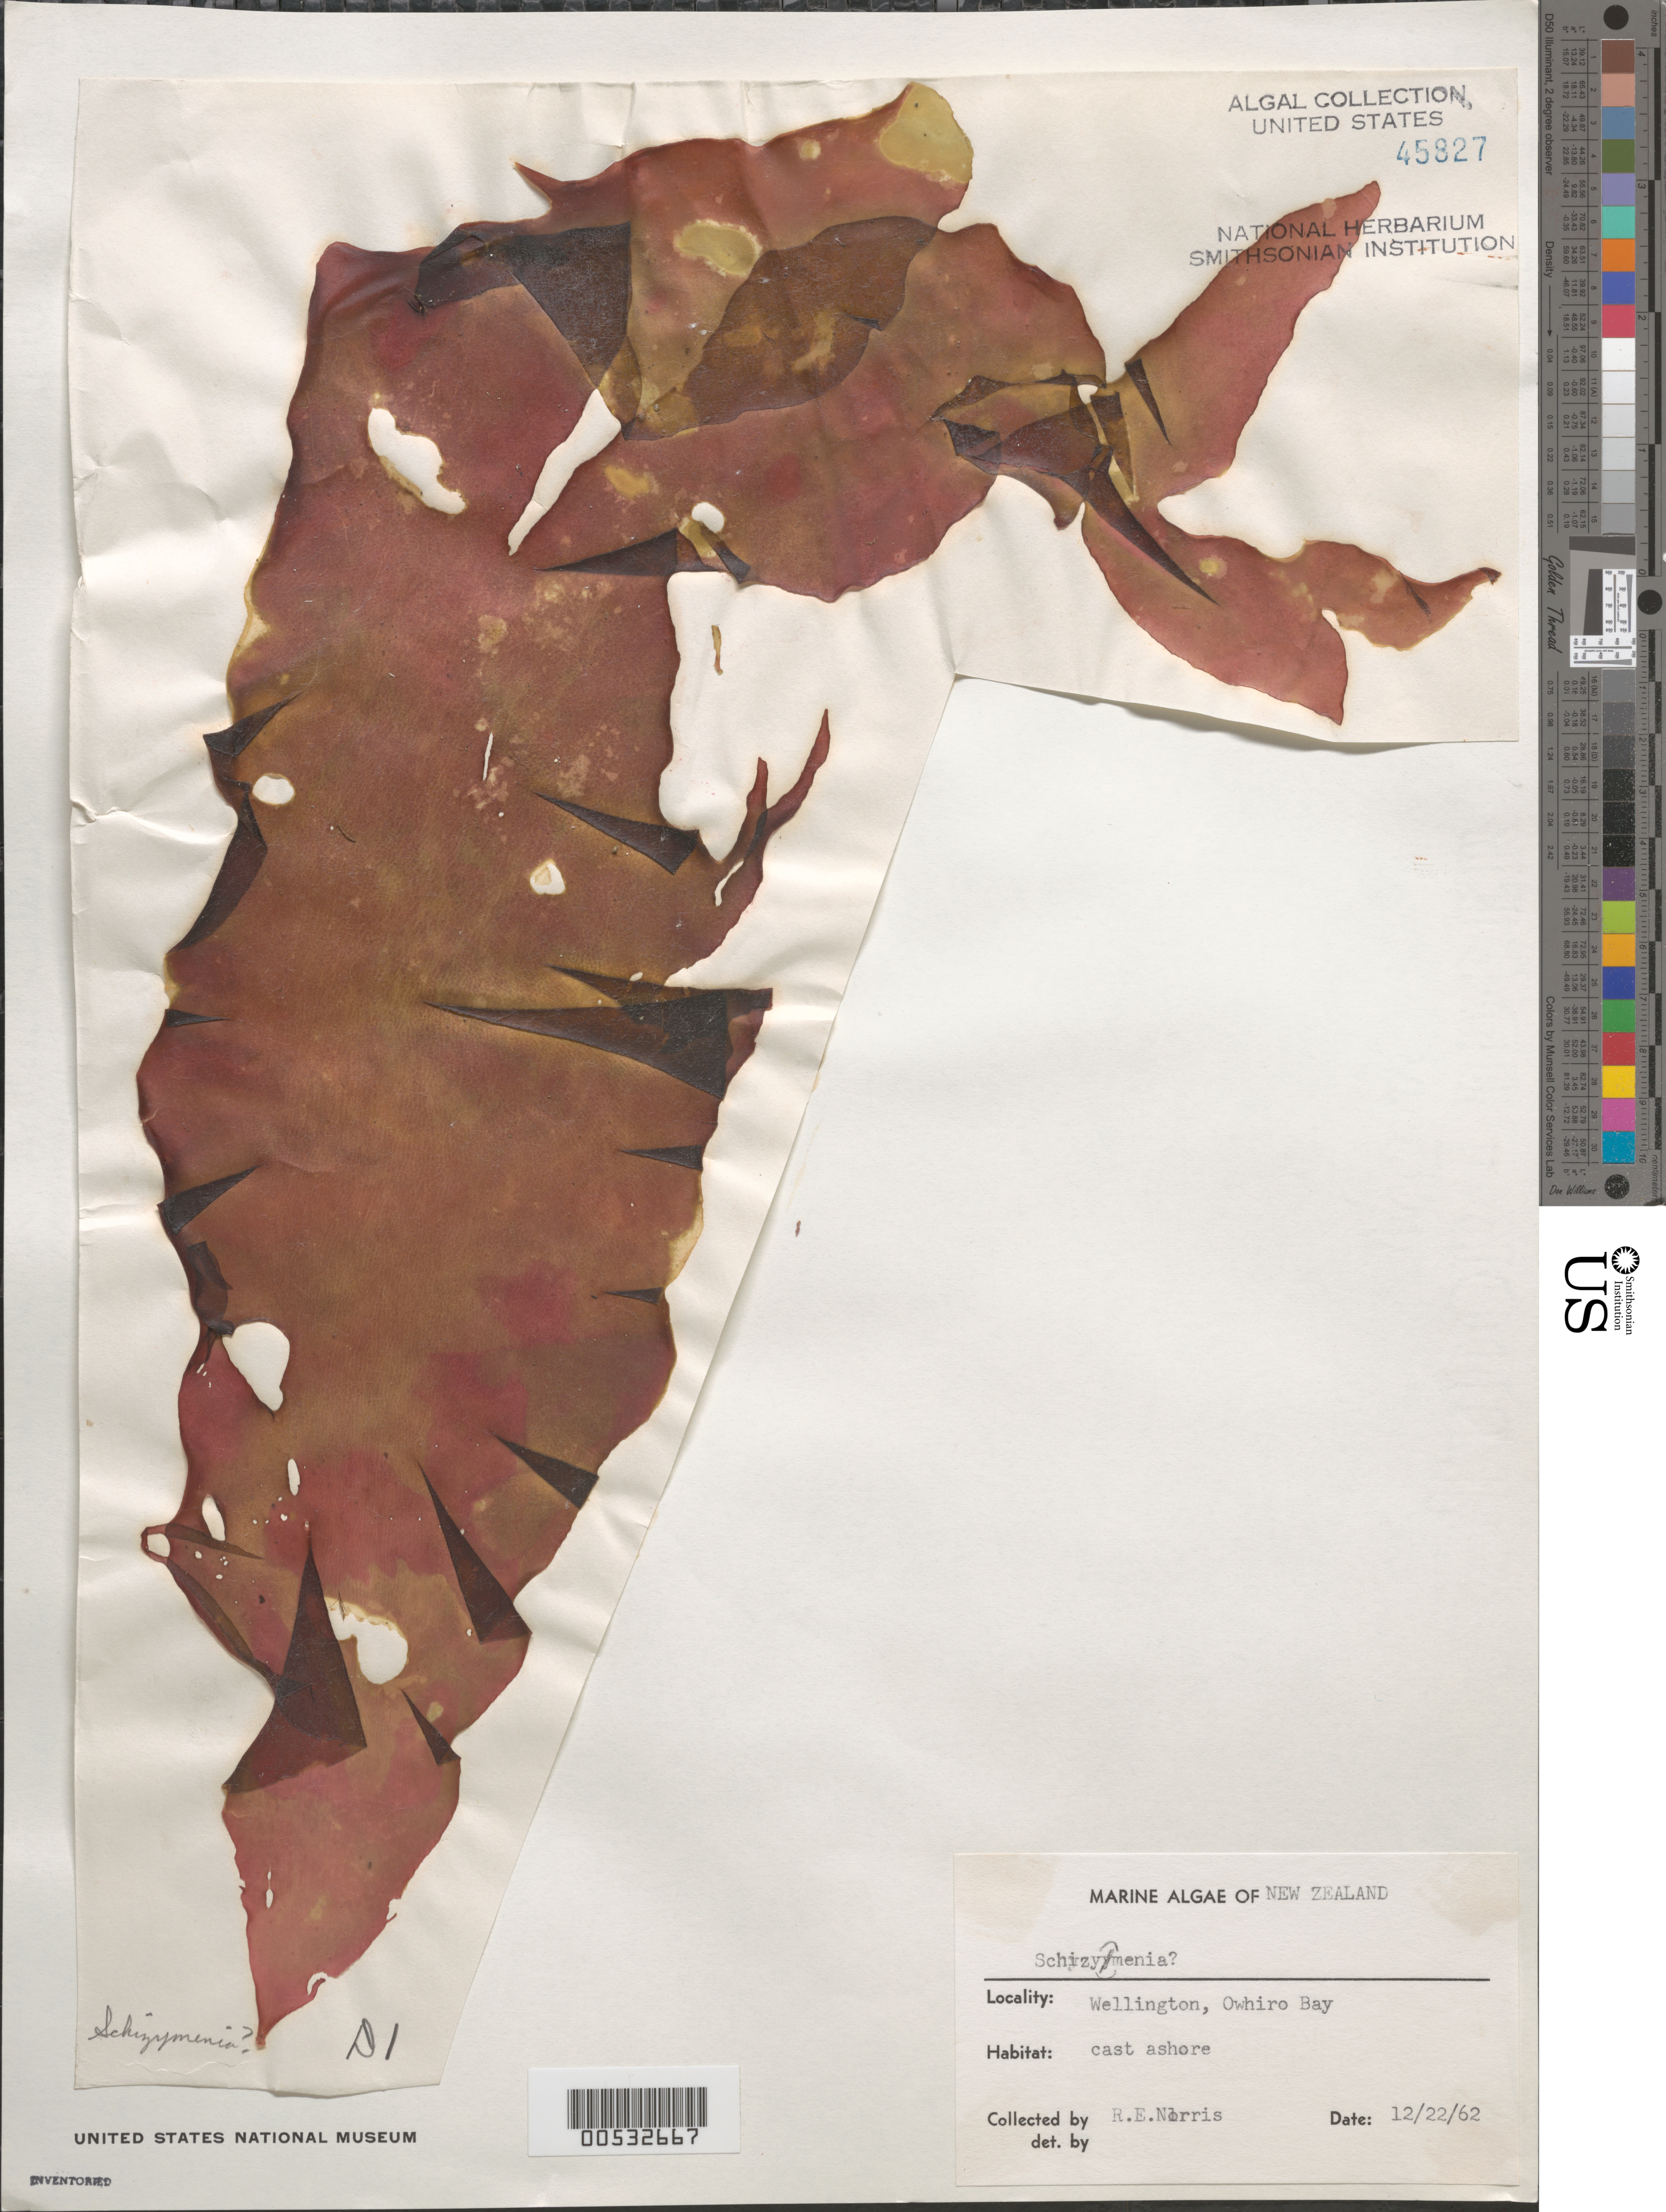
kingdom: Plantae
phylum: Rhodophyta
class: Florideophyceae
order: Nemastomatales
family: Schizymeniaceae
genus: Schizymenia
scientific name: Schizymenia sp.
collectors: R. E. Norris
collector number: D1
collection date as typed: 22 Dec 1962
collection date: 1962-12-22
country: New Zealand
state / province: Wellington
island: North Island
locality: Wellington, Owhiro Bay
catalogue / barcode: US 45827